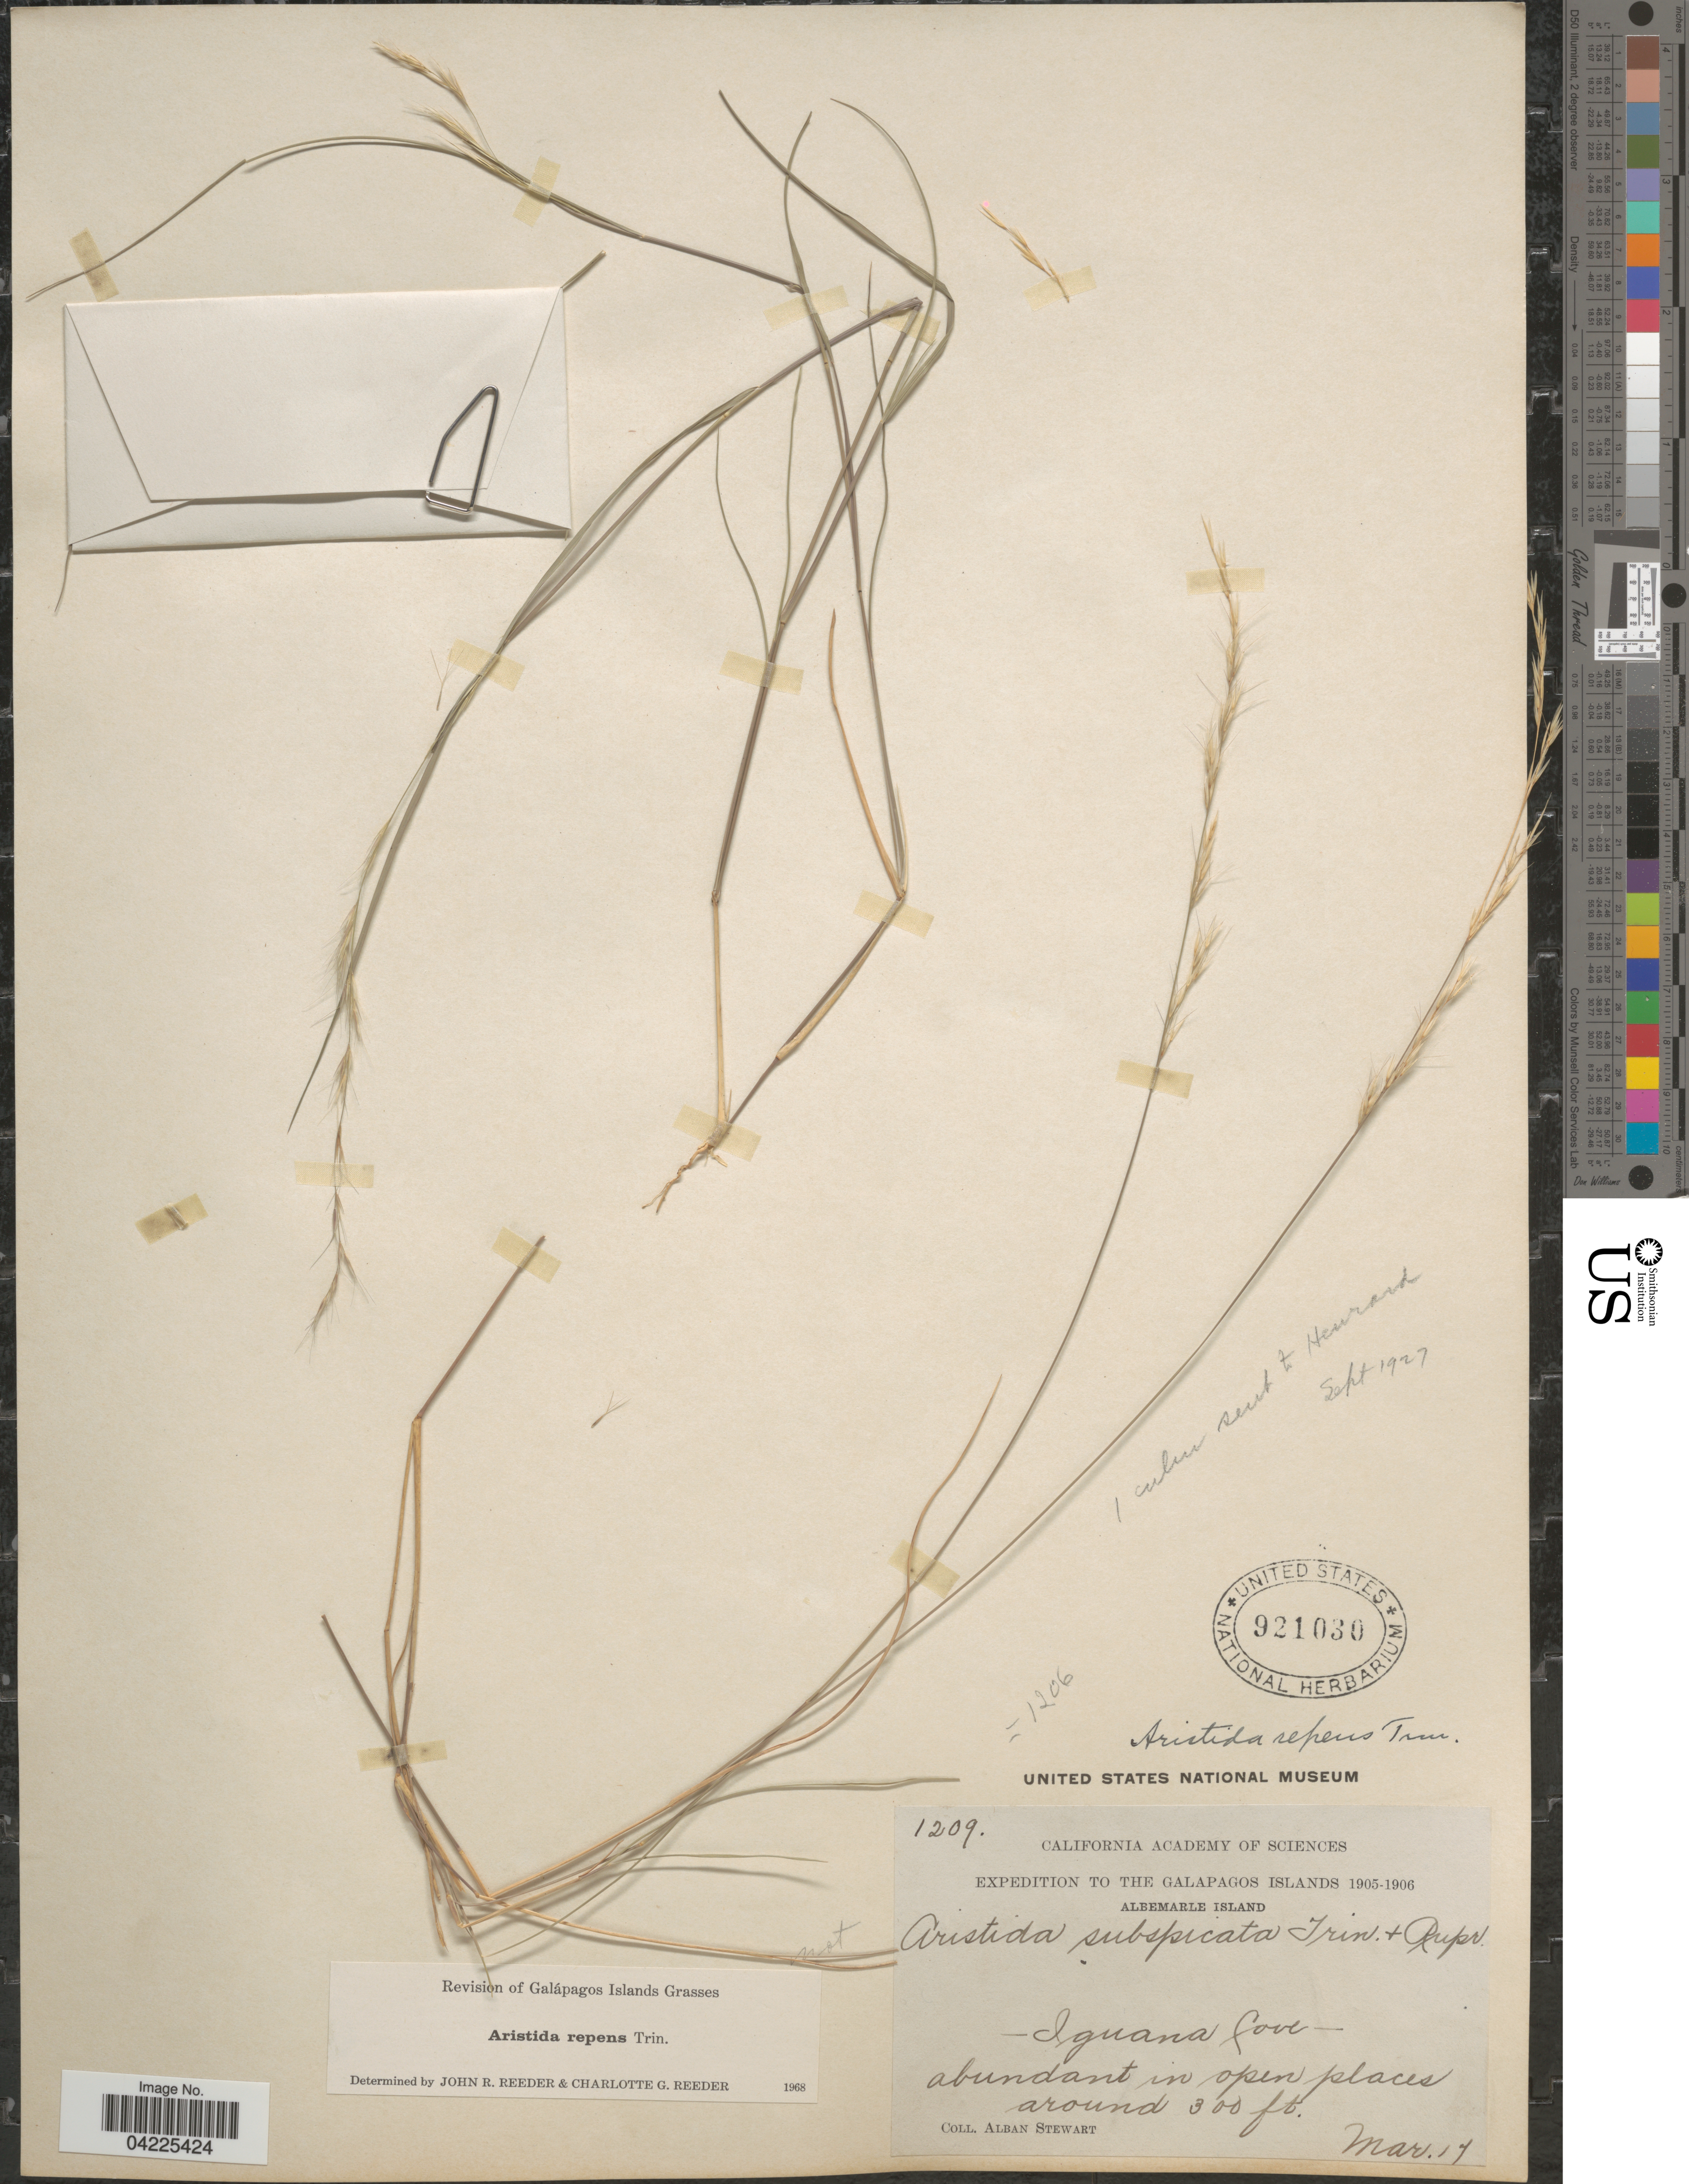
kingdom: Plantae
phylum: Tracheophyta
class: Liliopsida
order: Poales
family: Poaceae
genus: Aristida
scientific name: Aristida repens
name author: Trin.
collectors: A. Stewart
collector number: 1209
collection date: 1905-03-17/1906-03-17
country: Ecuador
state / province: Colón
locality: Expedition to the Galapagos Islands 1905-1906. Albemarle Island. Iguana Cove. Abundant in open places.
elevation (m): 91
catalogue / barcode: US 921030